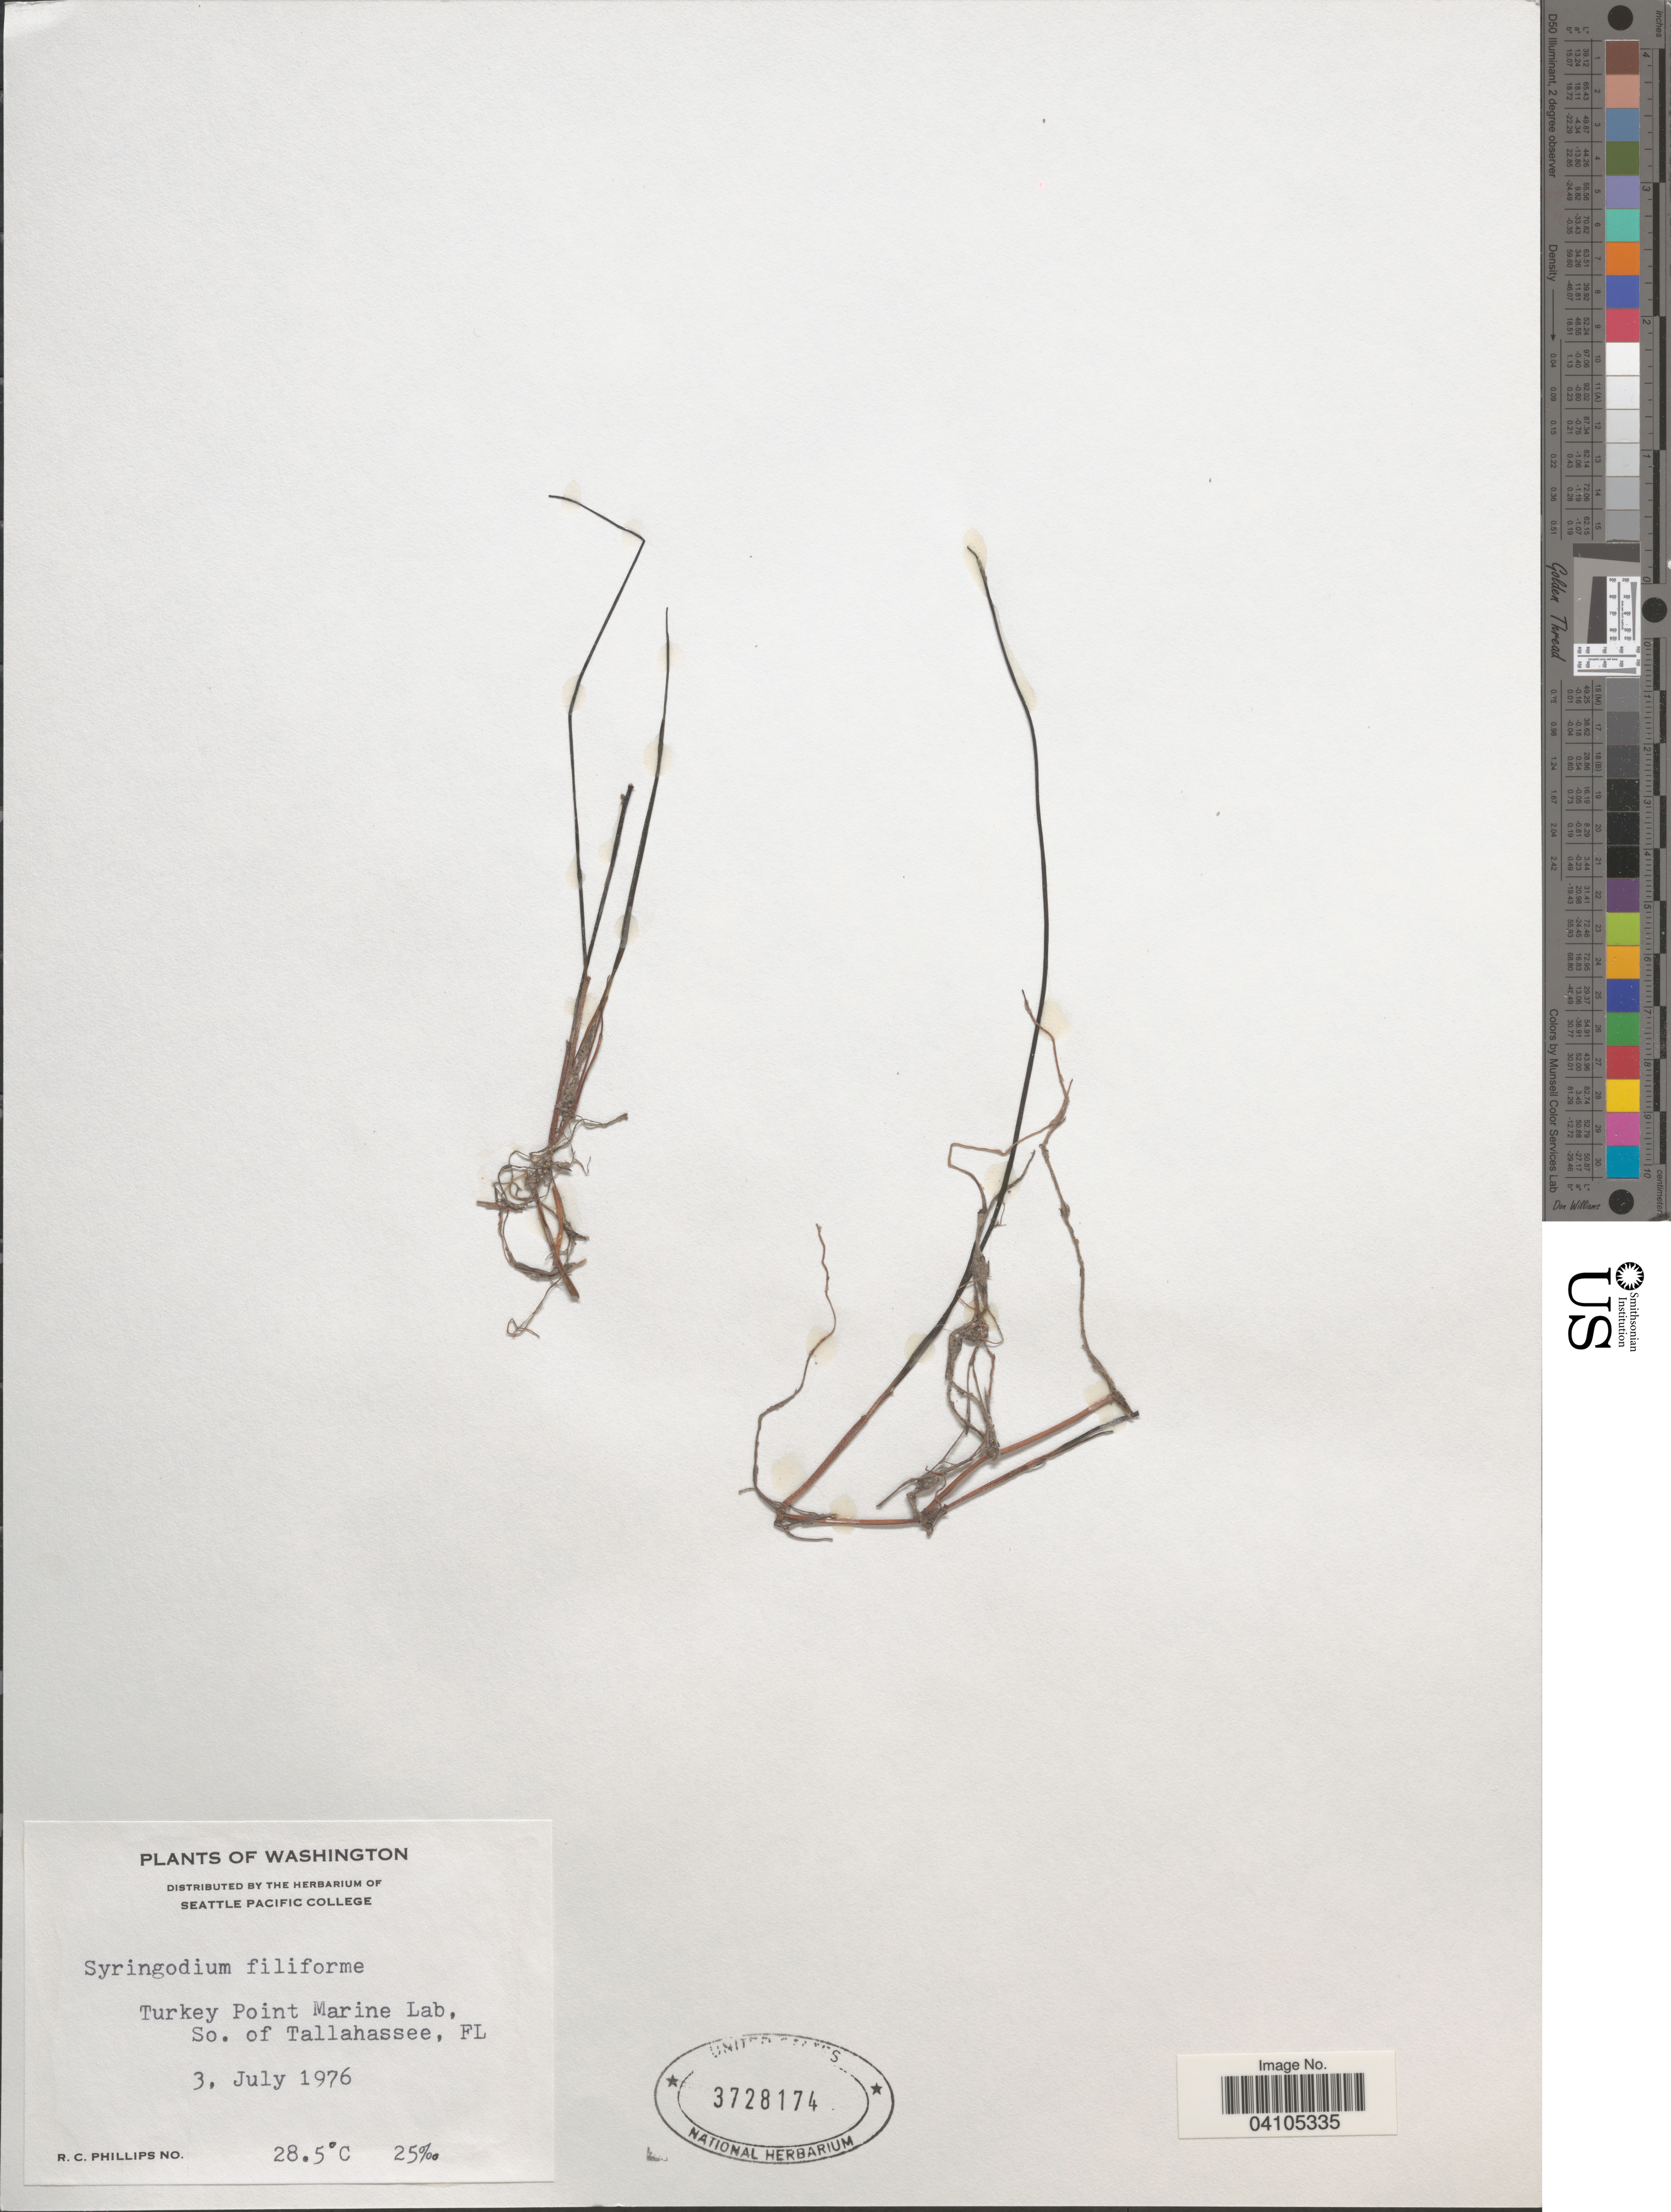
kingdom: Plantae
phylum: Tracheophyta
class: Liliopsida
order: Alismatales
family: Cymodoceaceae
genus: Syringodium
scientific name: Syringodium filiforme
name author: Kütz.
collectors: R. C. Phillips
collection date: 1976-07-03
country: United States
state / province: Florida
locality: Turkey Point Marine Lab, So. of Tallahassee.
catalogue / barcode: US 3728174